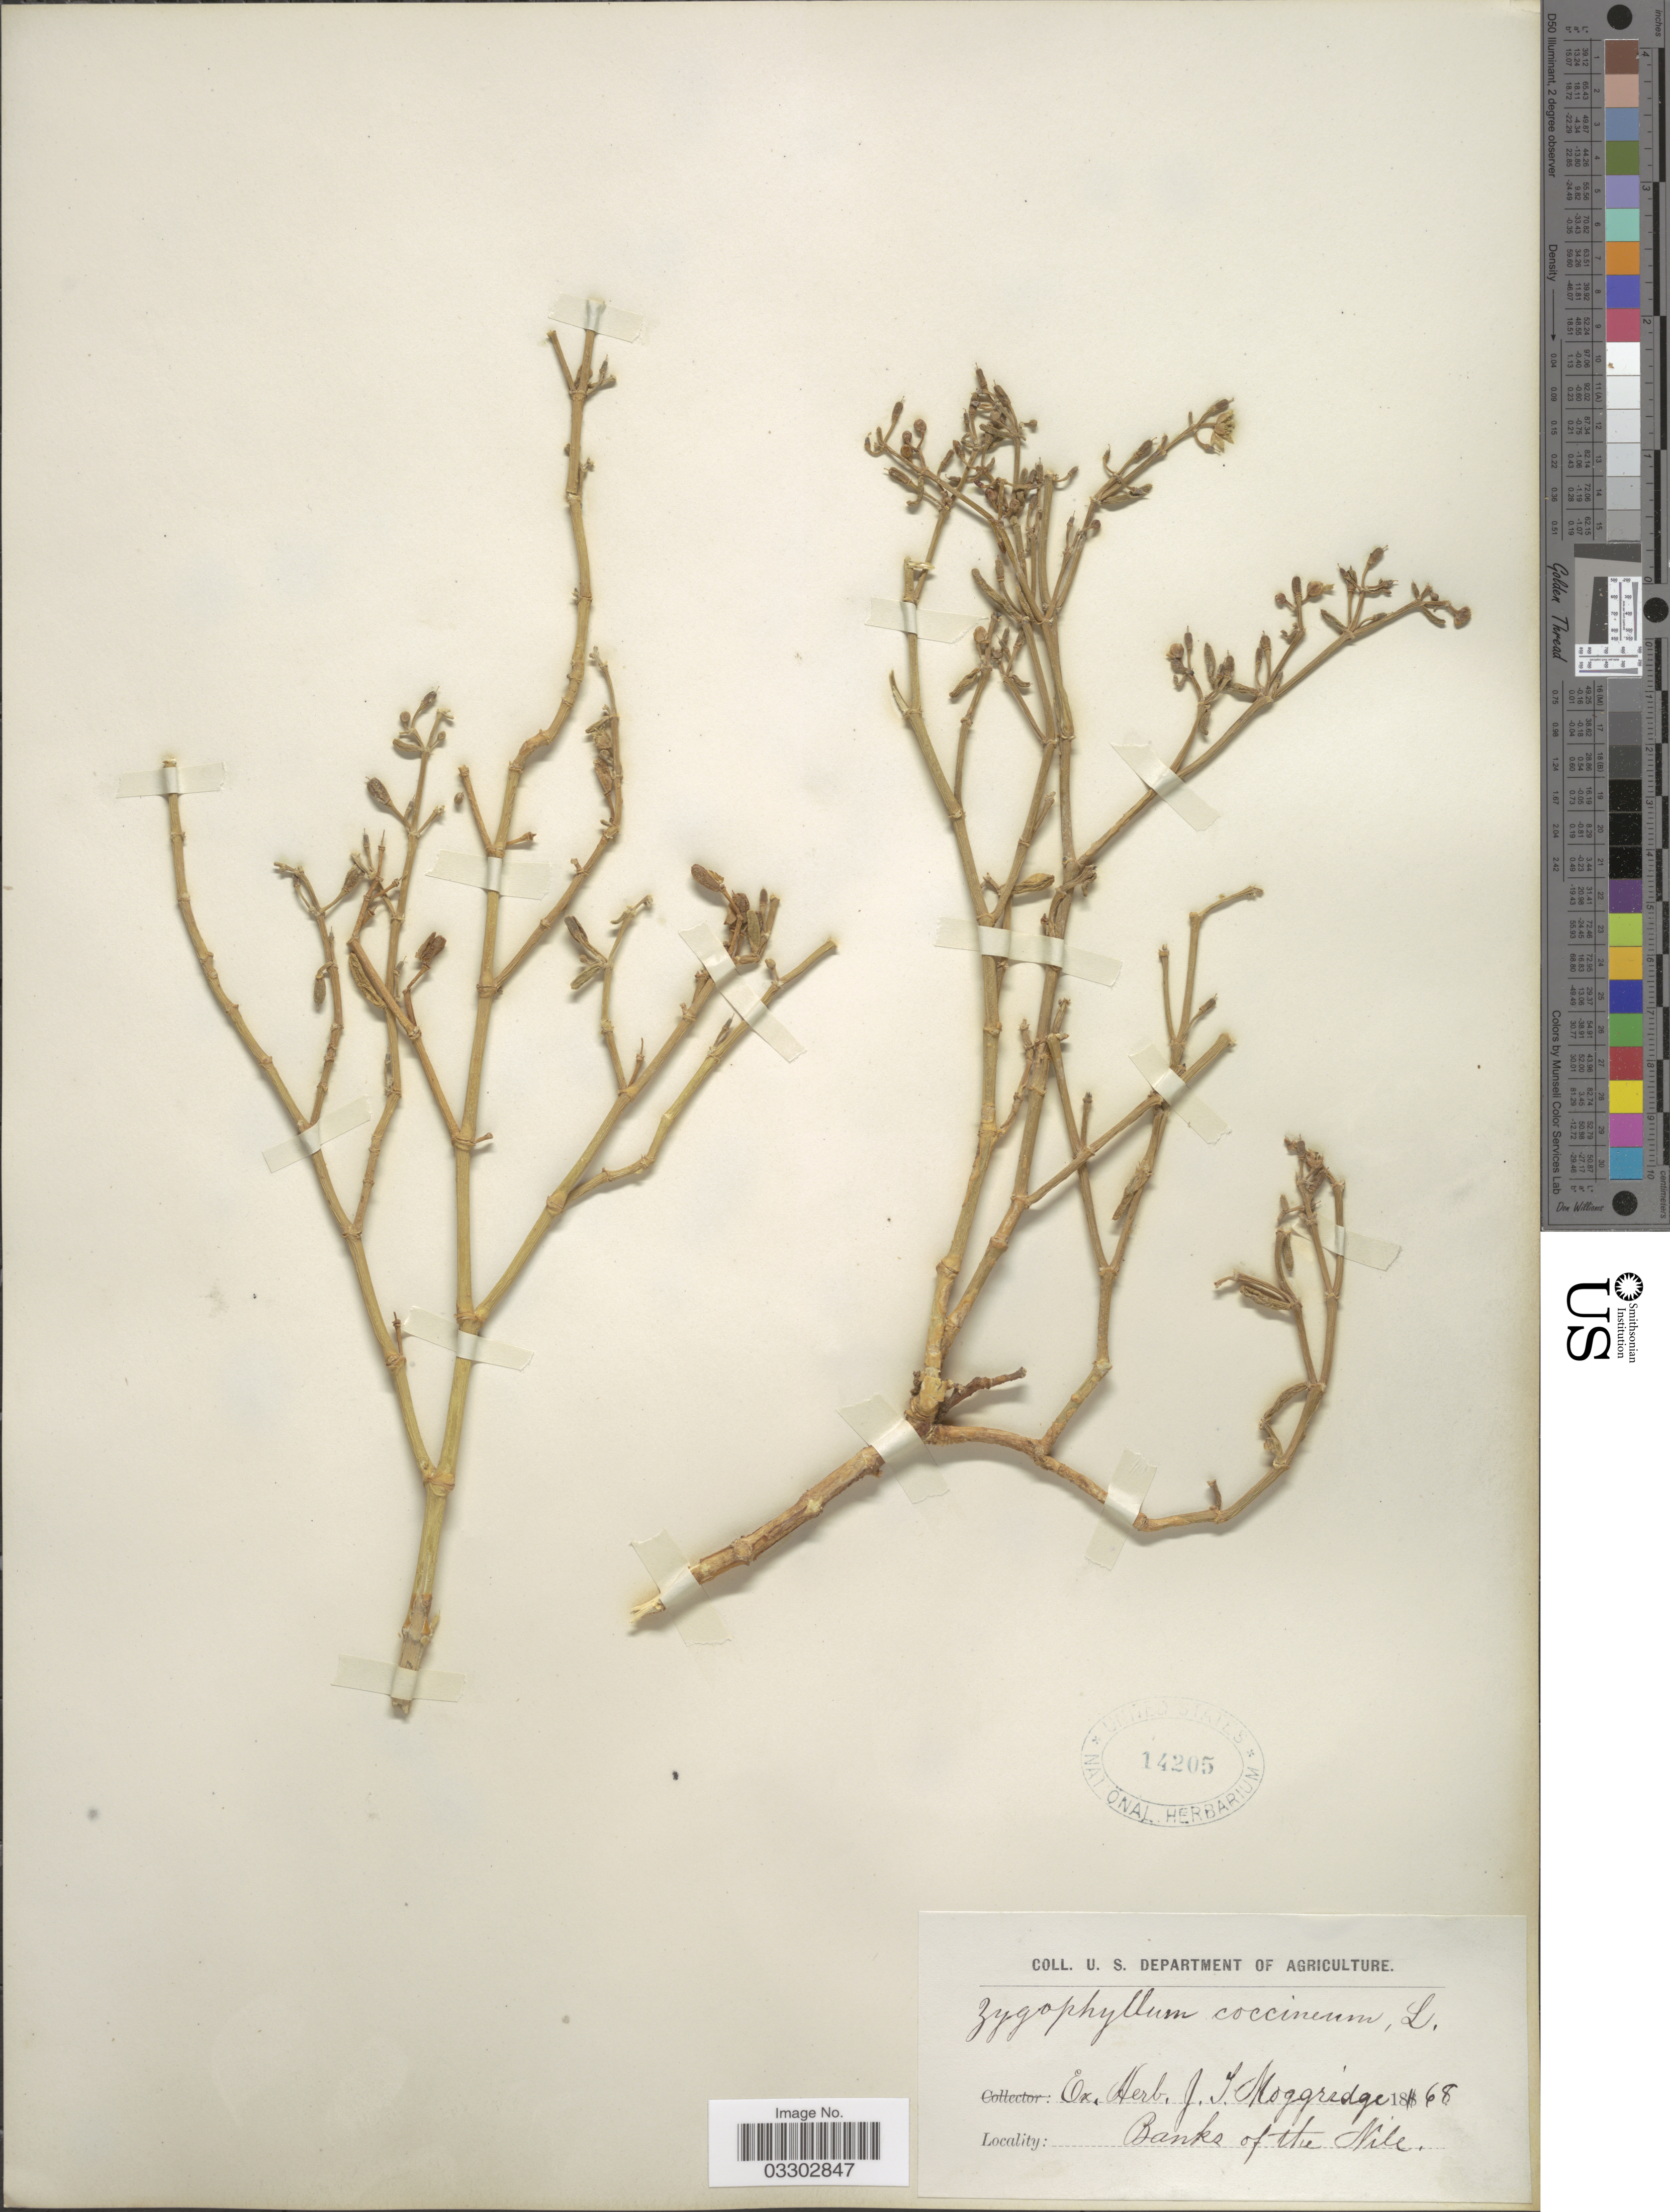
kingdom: Plantae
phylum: Tracheophyta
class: Magnoliopsida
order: Zygophyllales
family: Zygophyllaceae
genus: Zygophyllum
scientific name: Zygophyllum coccineum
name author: L.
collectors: ex herb. J.T. Moggridge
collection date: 1868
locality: Banks of the Nile.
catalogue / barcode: US 14205